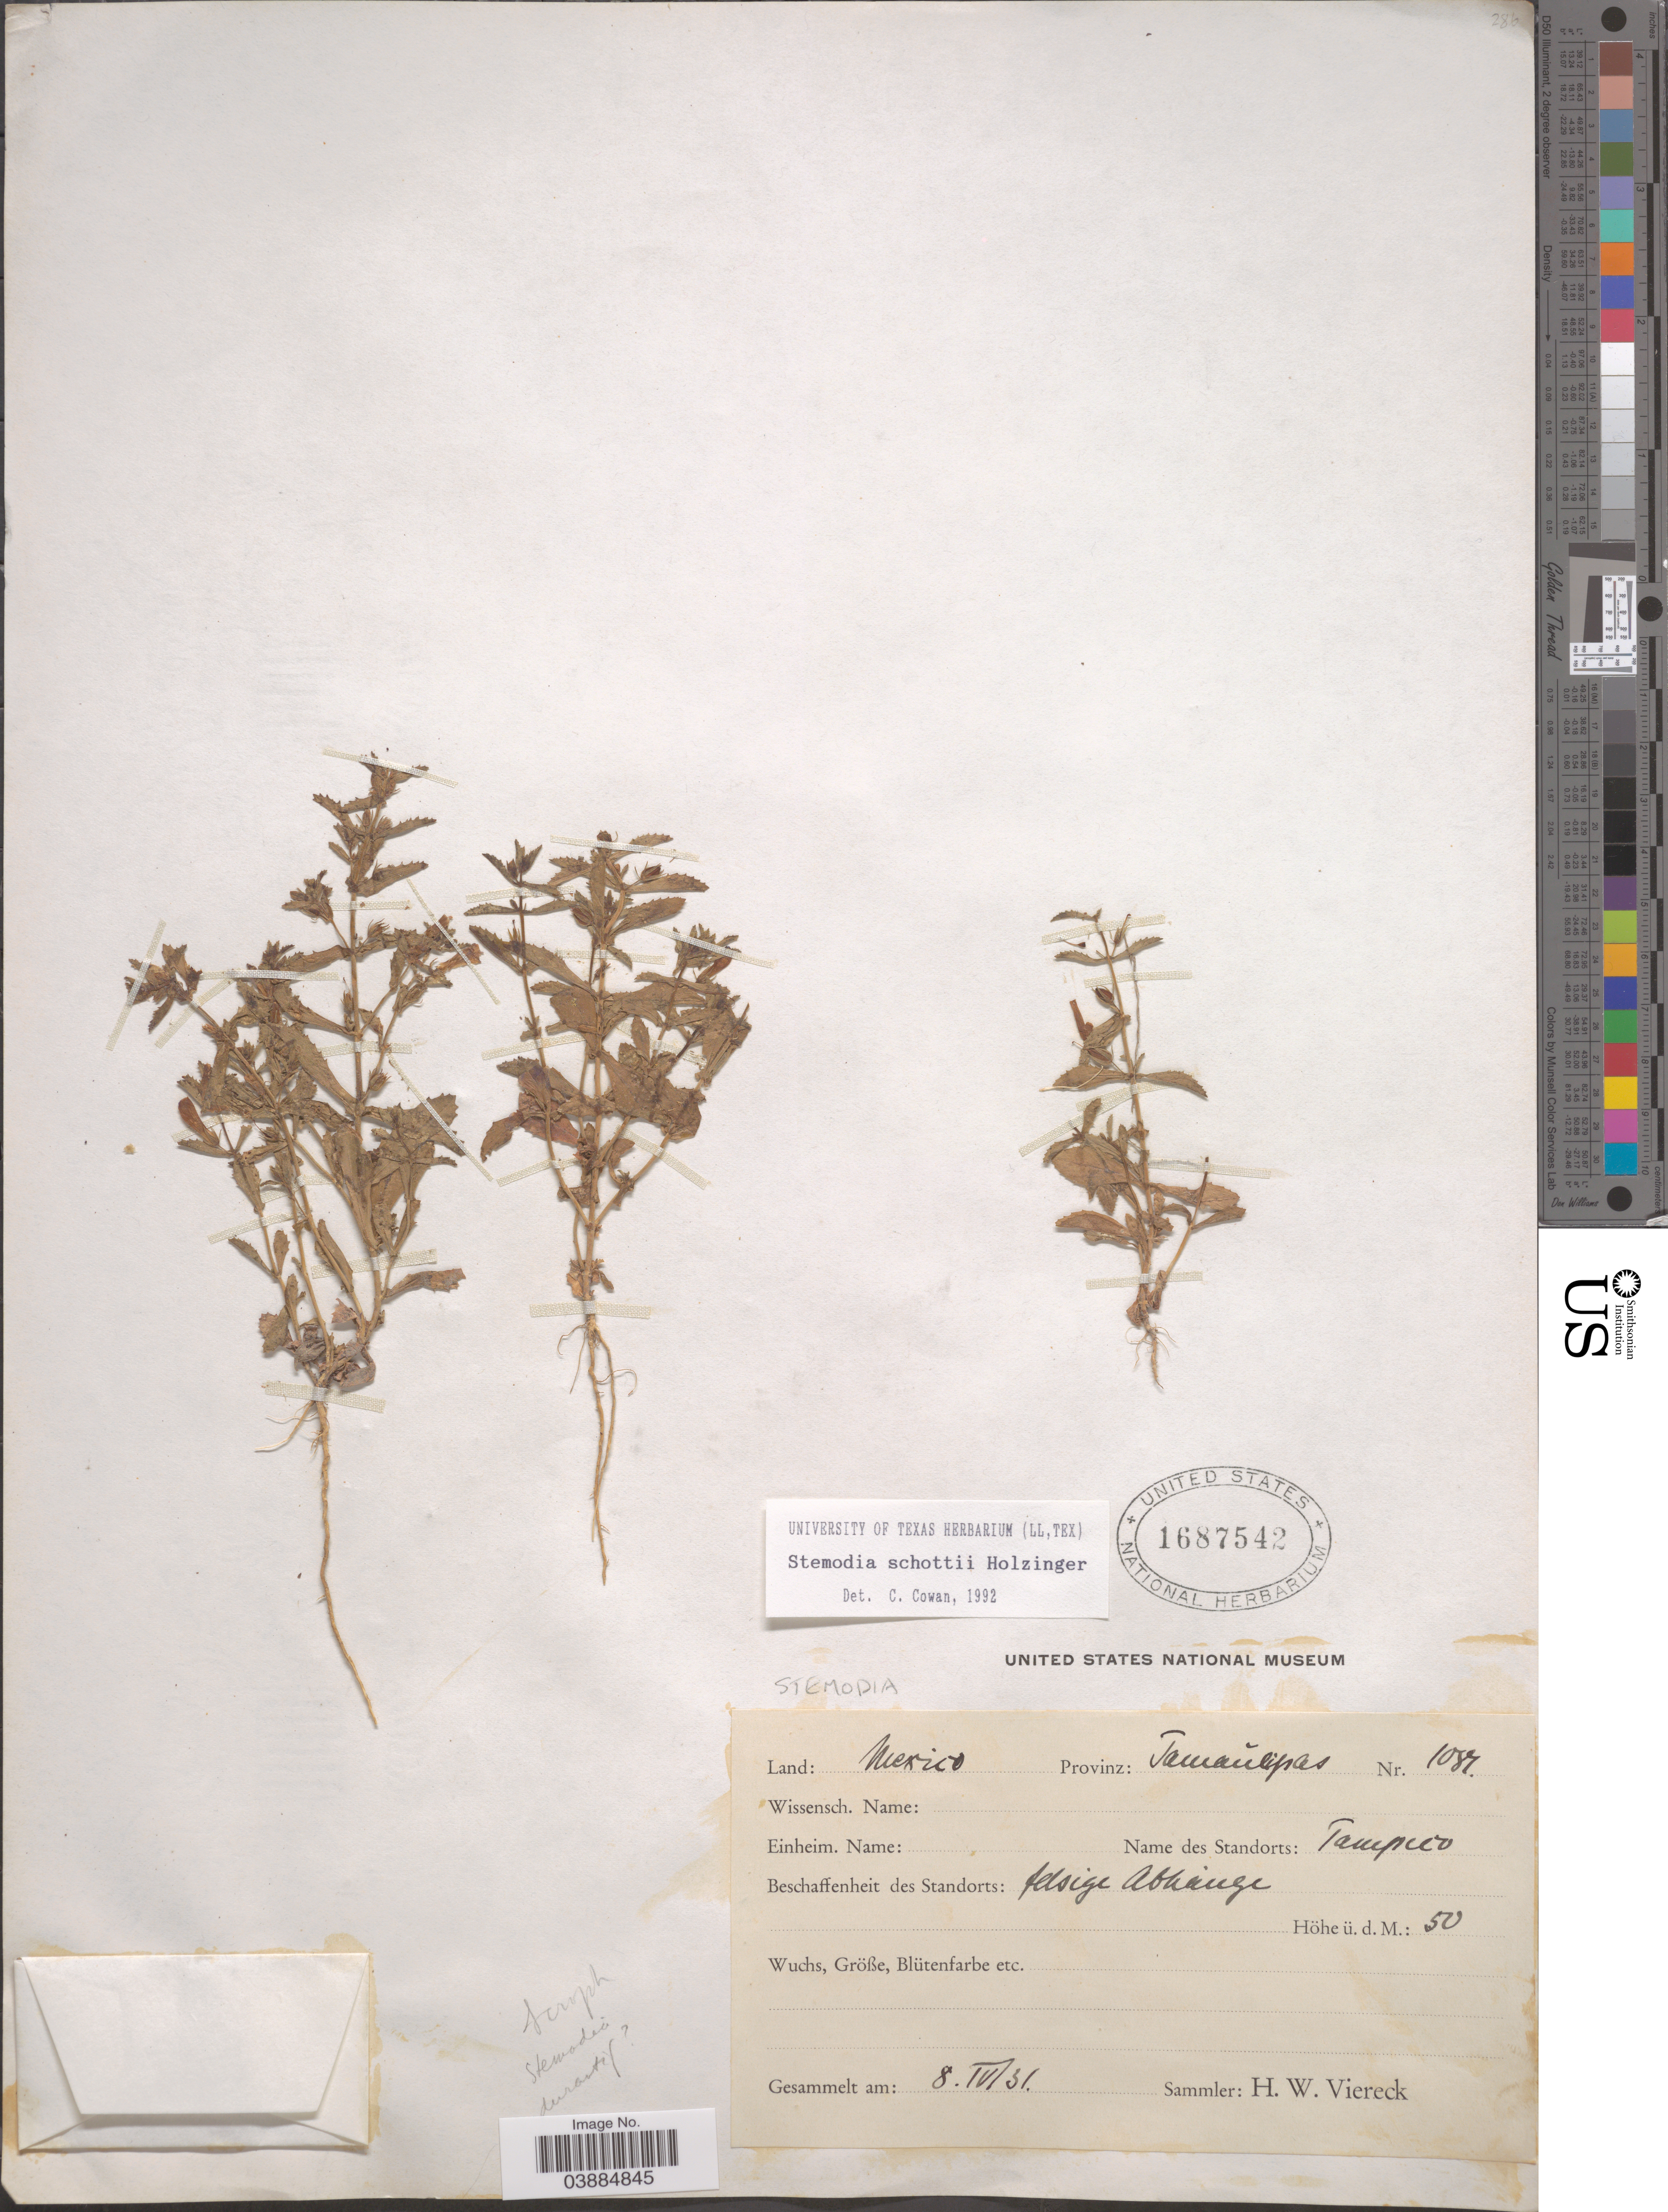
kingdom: Plantae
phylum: Tracheophyta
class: Magnoliopsida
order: Lamiales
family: Plantaginaceae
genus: Stemodia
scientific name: Stemodia schottii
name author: Holz.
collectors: H. W. Viereck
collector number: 1087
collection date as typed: Transcribed d/m/y: 8/4/31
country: Mexico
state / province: Tamaulipas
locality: Tampico. Felsige Abhauge.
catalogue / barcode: US 1687542